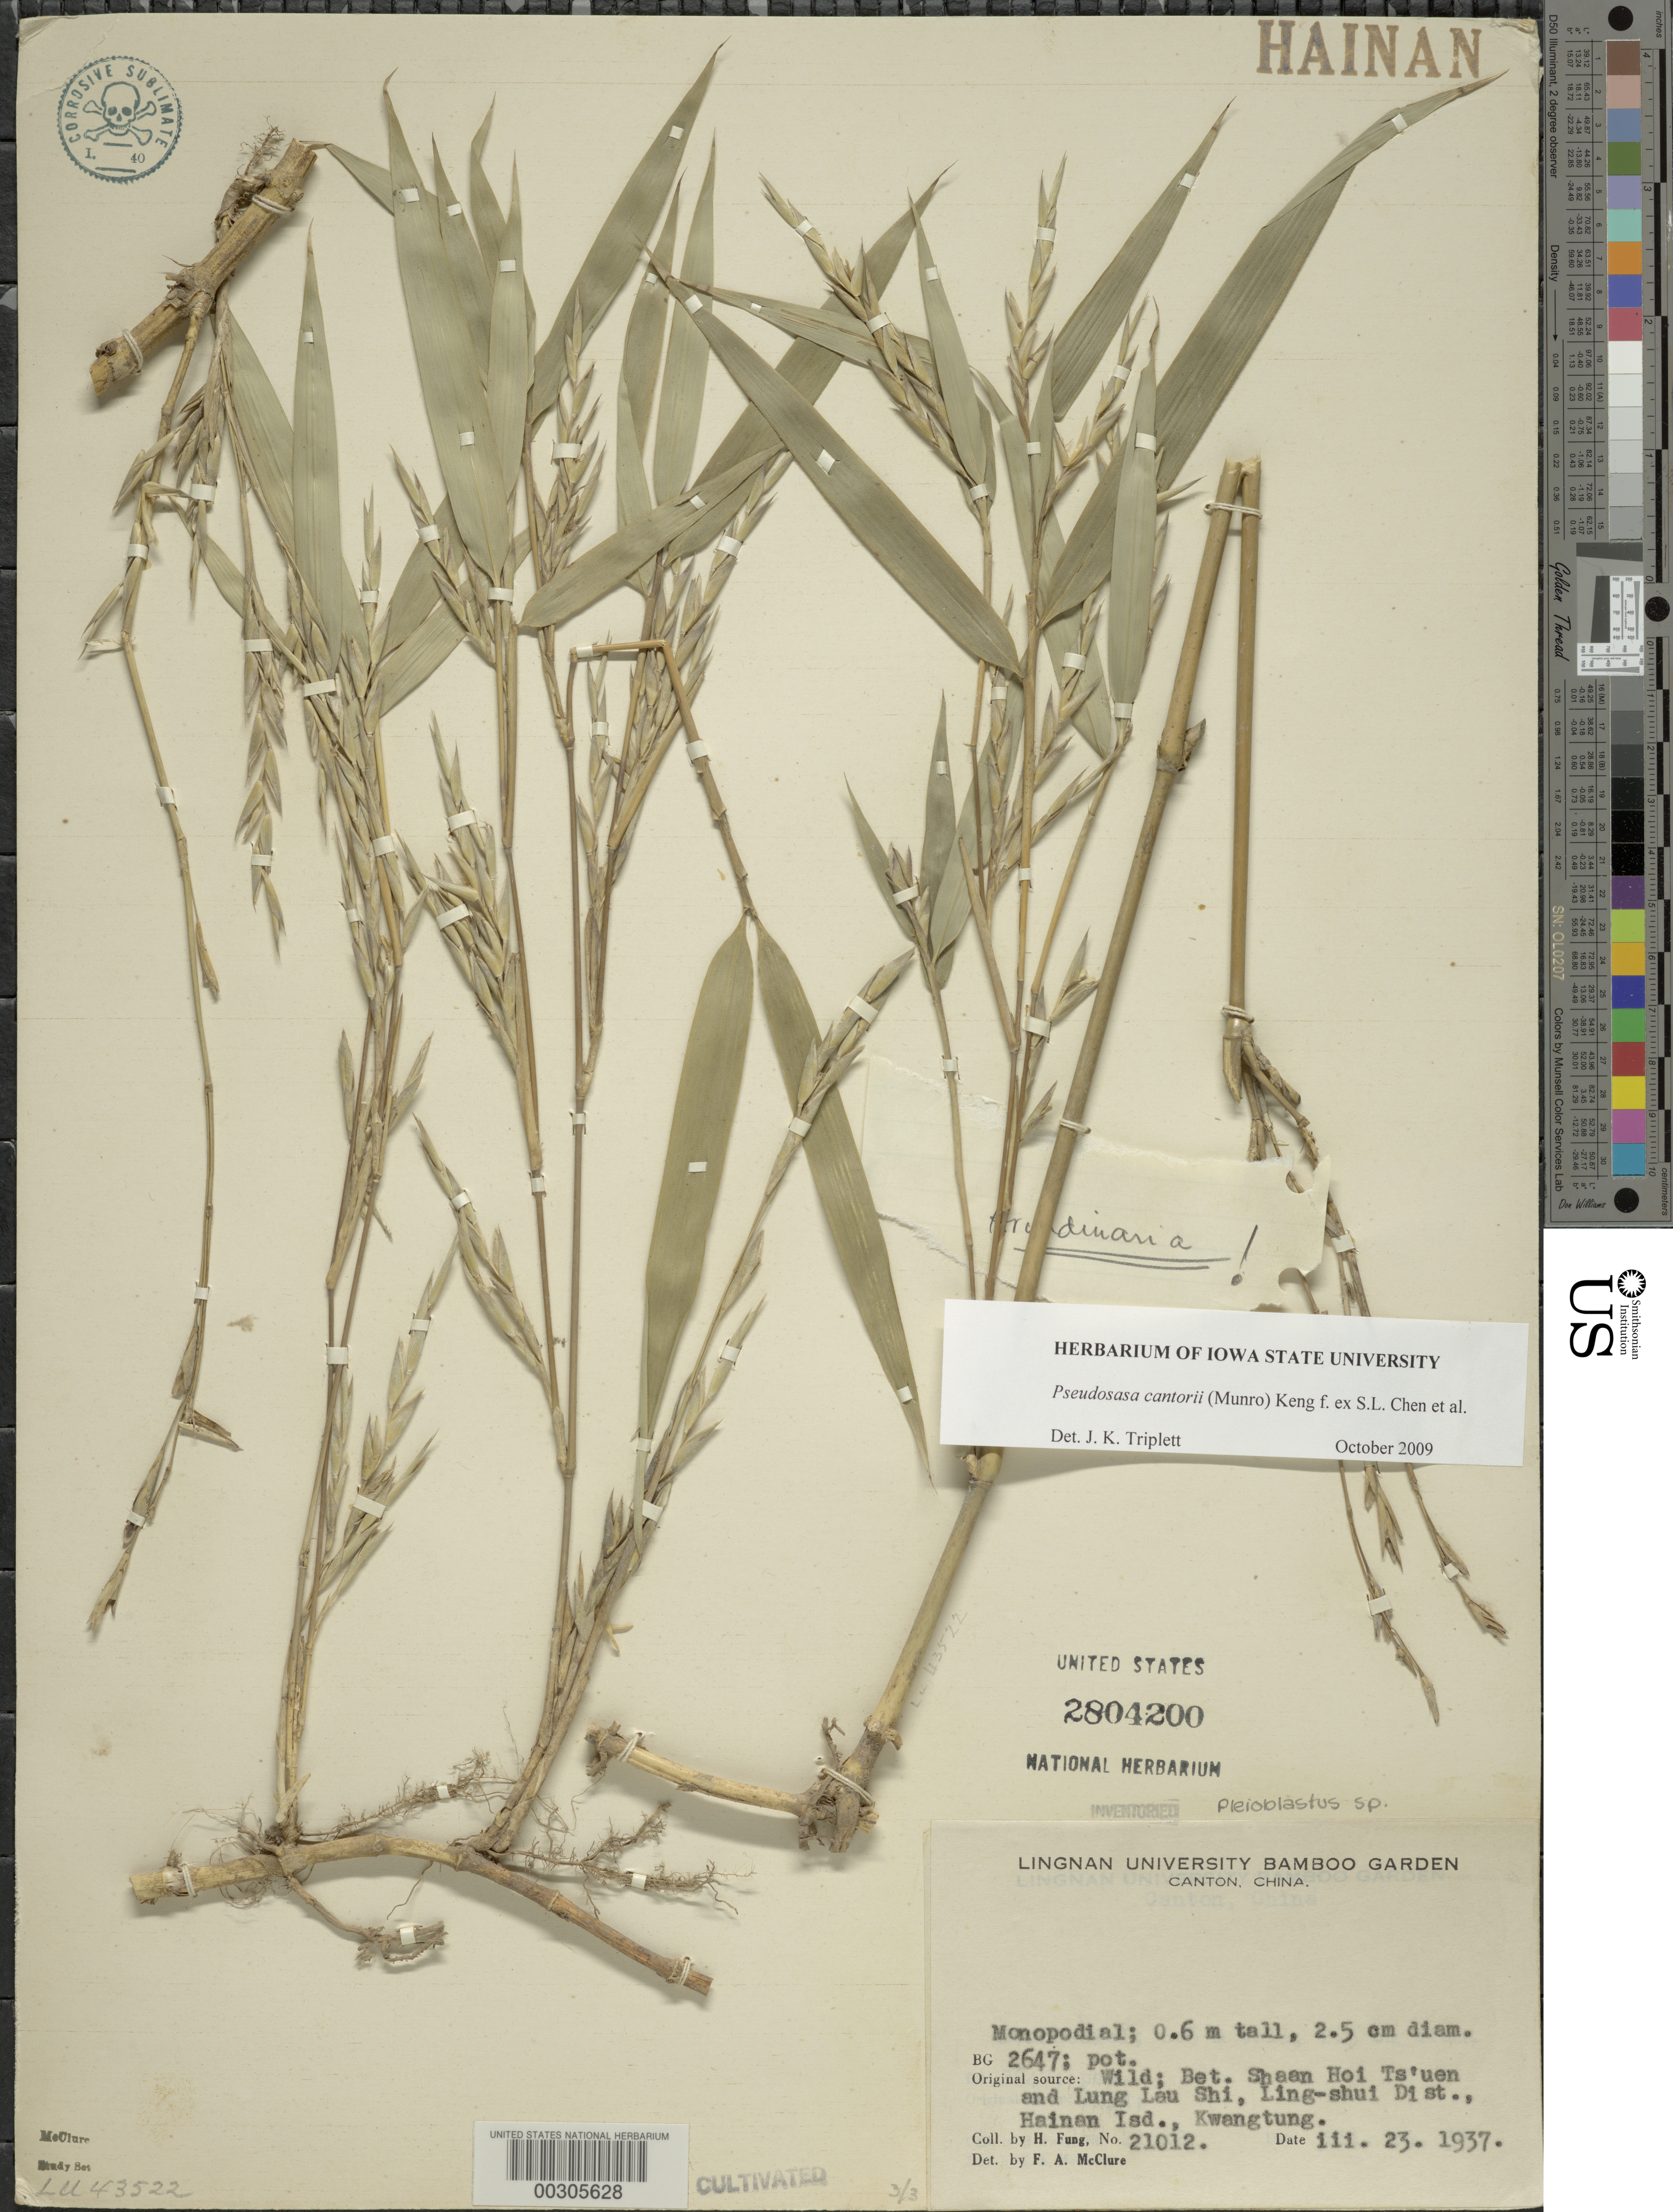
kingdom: Plantae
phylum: Tracheophyta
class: Liliopsida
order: Poales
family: Poaceae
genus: Pseudosasa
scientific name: Pseudosasa cantorii (Munro) Keng f. ex S.L. Chen et al.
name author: (Munro) Keng f. ex S.L. Chen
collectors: H. L. Fung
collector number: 21012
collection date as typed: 23 Mar 1937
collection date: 1937-03-23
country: China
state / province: Guangdong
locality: Lingnan Univ. Bamboo Garden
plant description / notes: B.G. 2647; Original source: From wild between Shaan Hoi Ts'uen and Lung Lau Shi, Ling-shui Dist. Hainan Islands, Kwangtung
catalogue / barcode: US 2804200